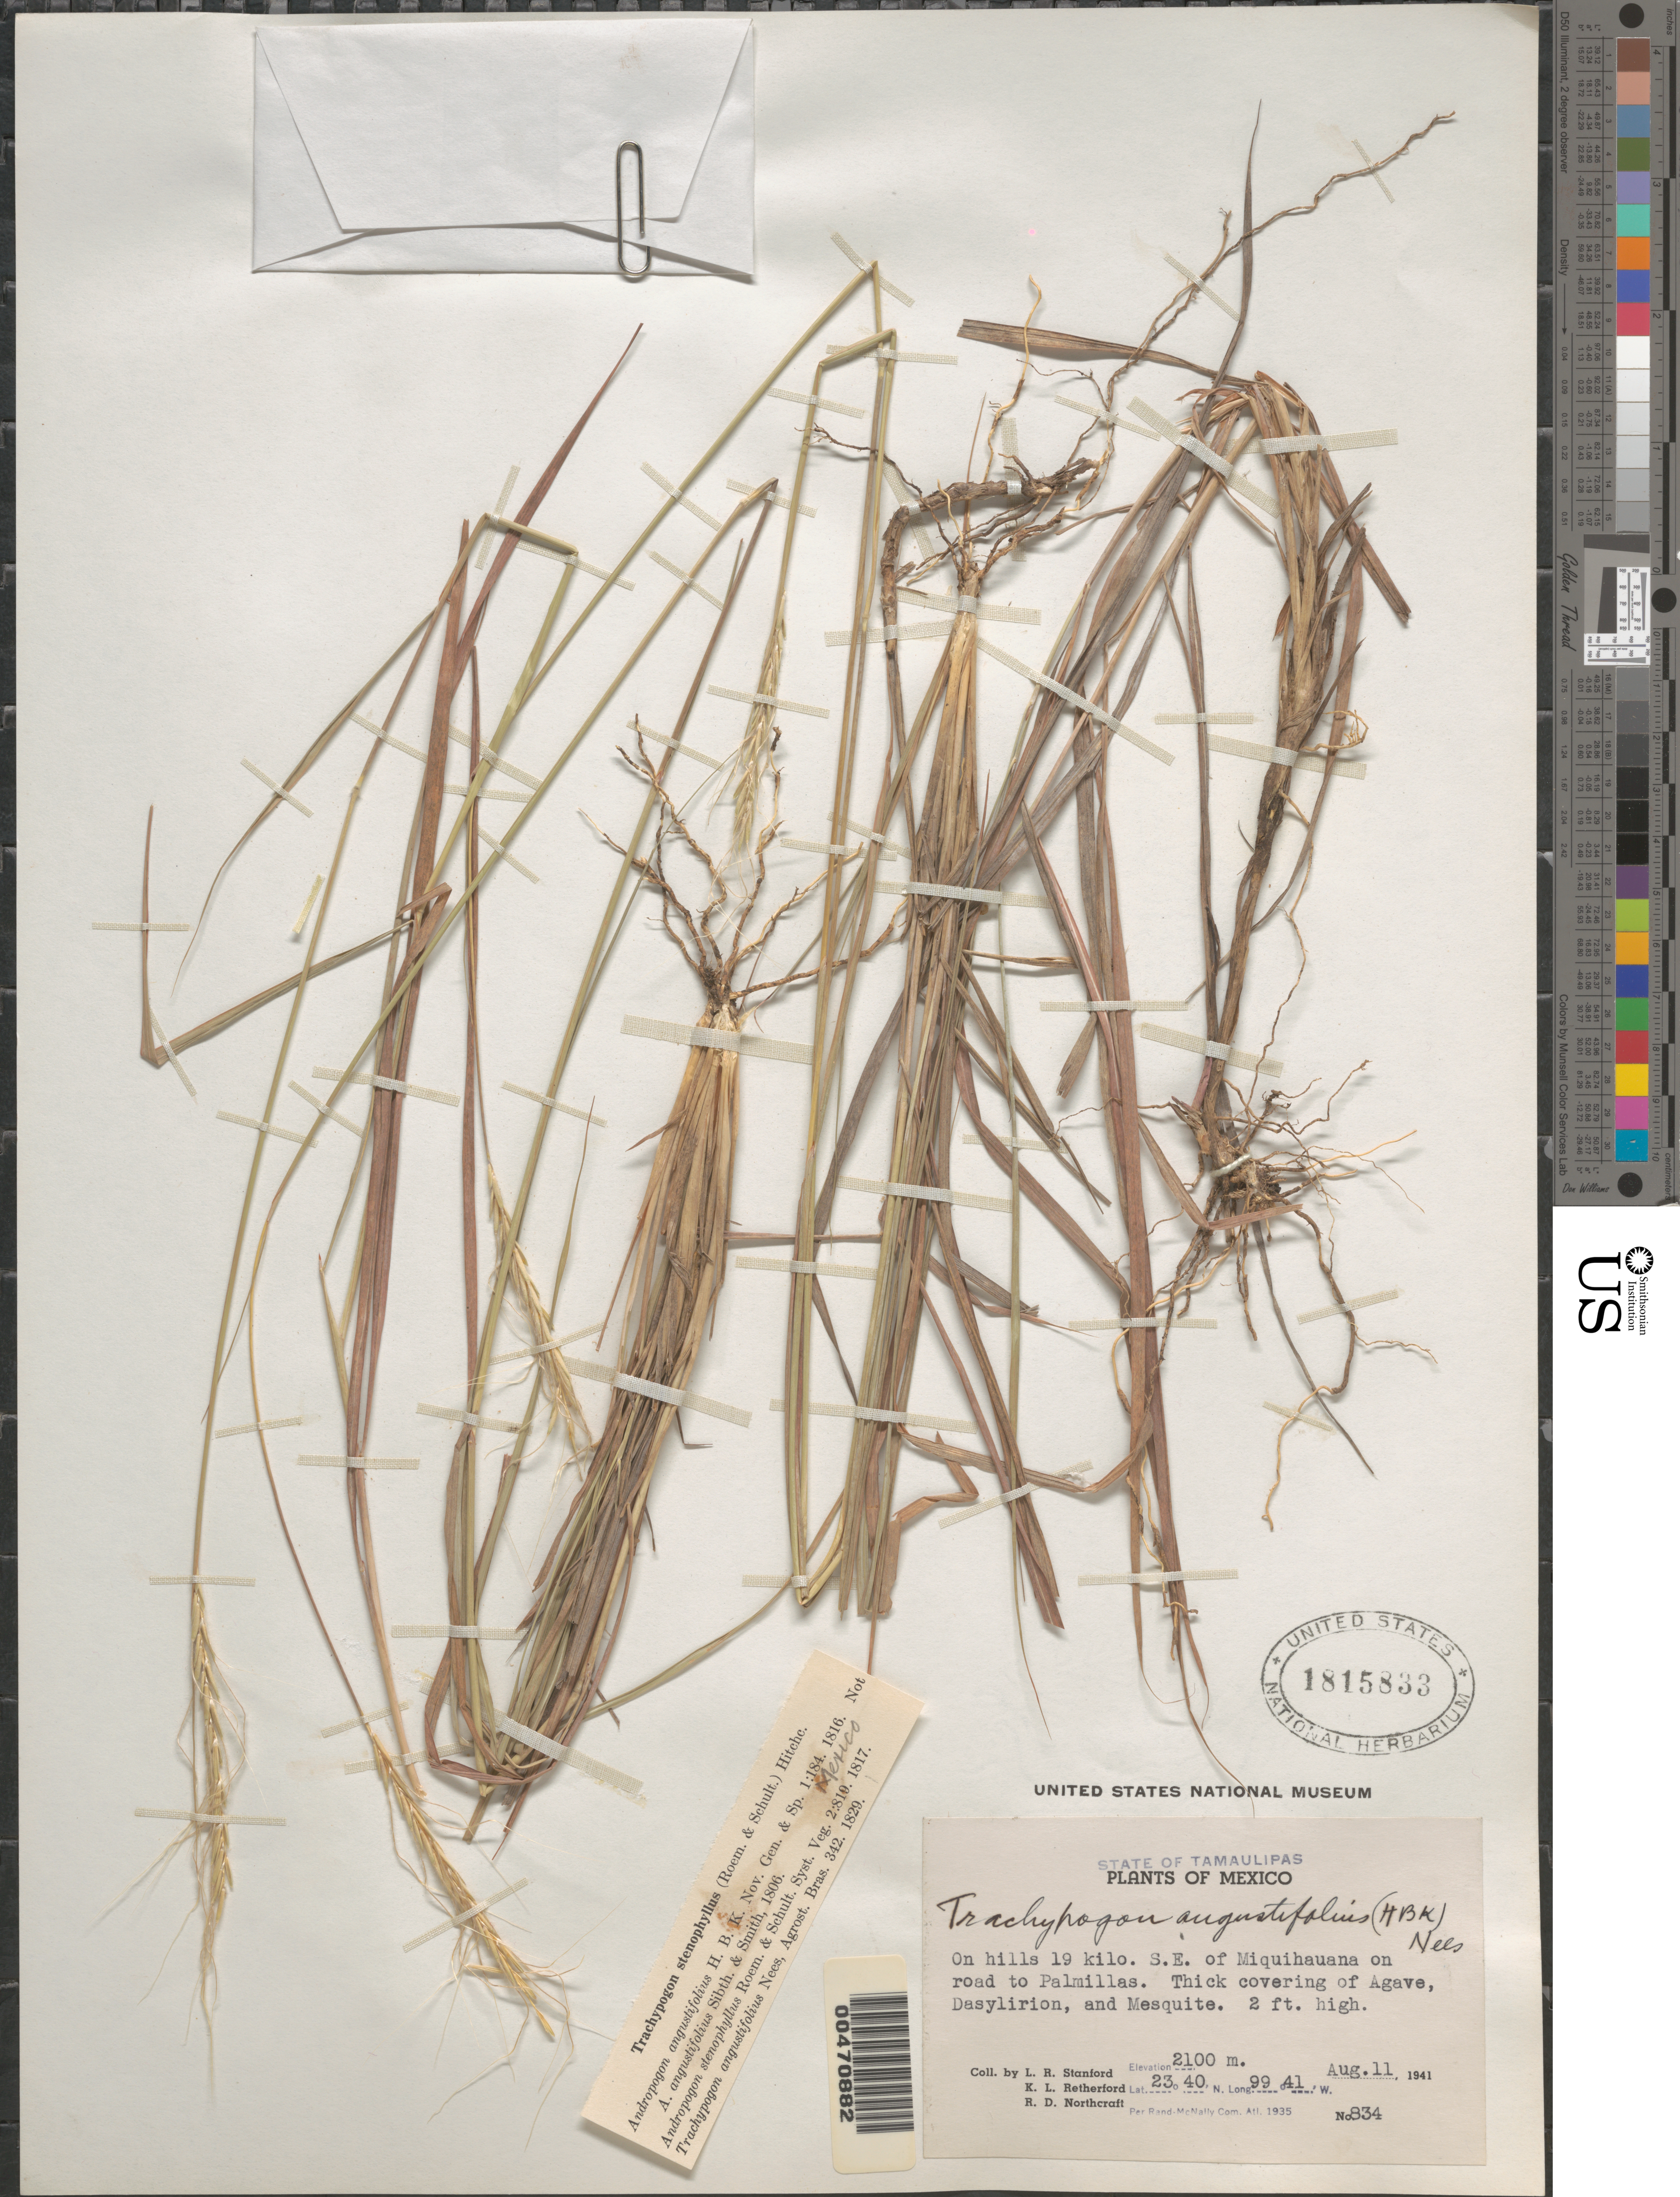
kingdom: Plantae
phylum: Tracheophyta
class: Liliopsida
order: Poales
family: Poaceae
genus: Trachypogon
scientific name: Trachypogon angustifolius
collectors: L. R. Stanford, K. Retherford & R. Northcraft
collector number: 834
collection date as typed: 11 Aug 1941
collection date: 1941-08-11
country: Mexico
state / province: Tamaulipas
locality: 19 km SE of Miquihuana on road to Palmillas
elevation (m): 2100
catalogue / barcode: US 1815833